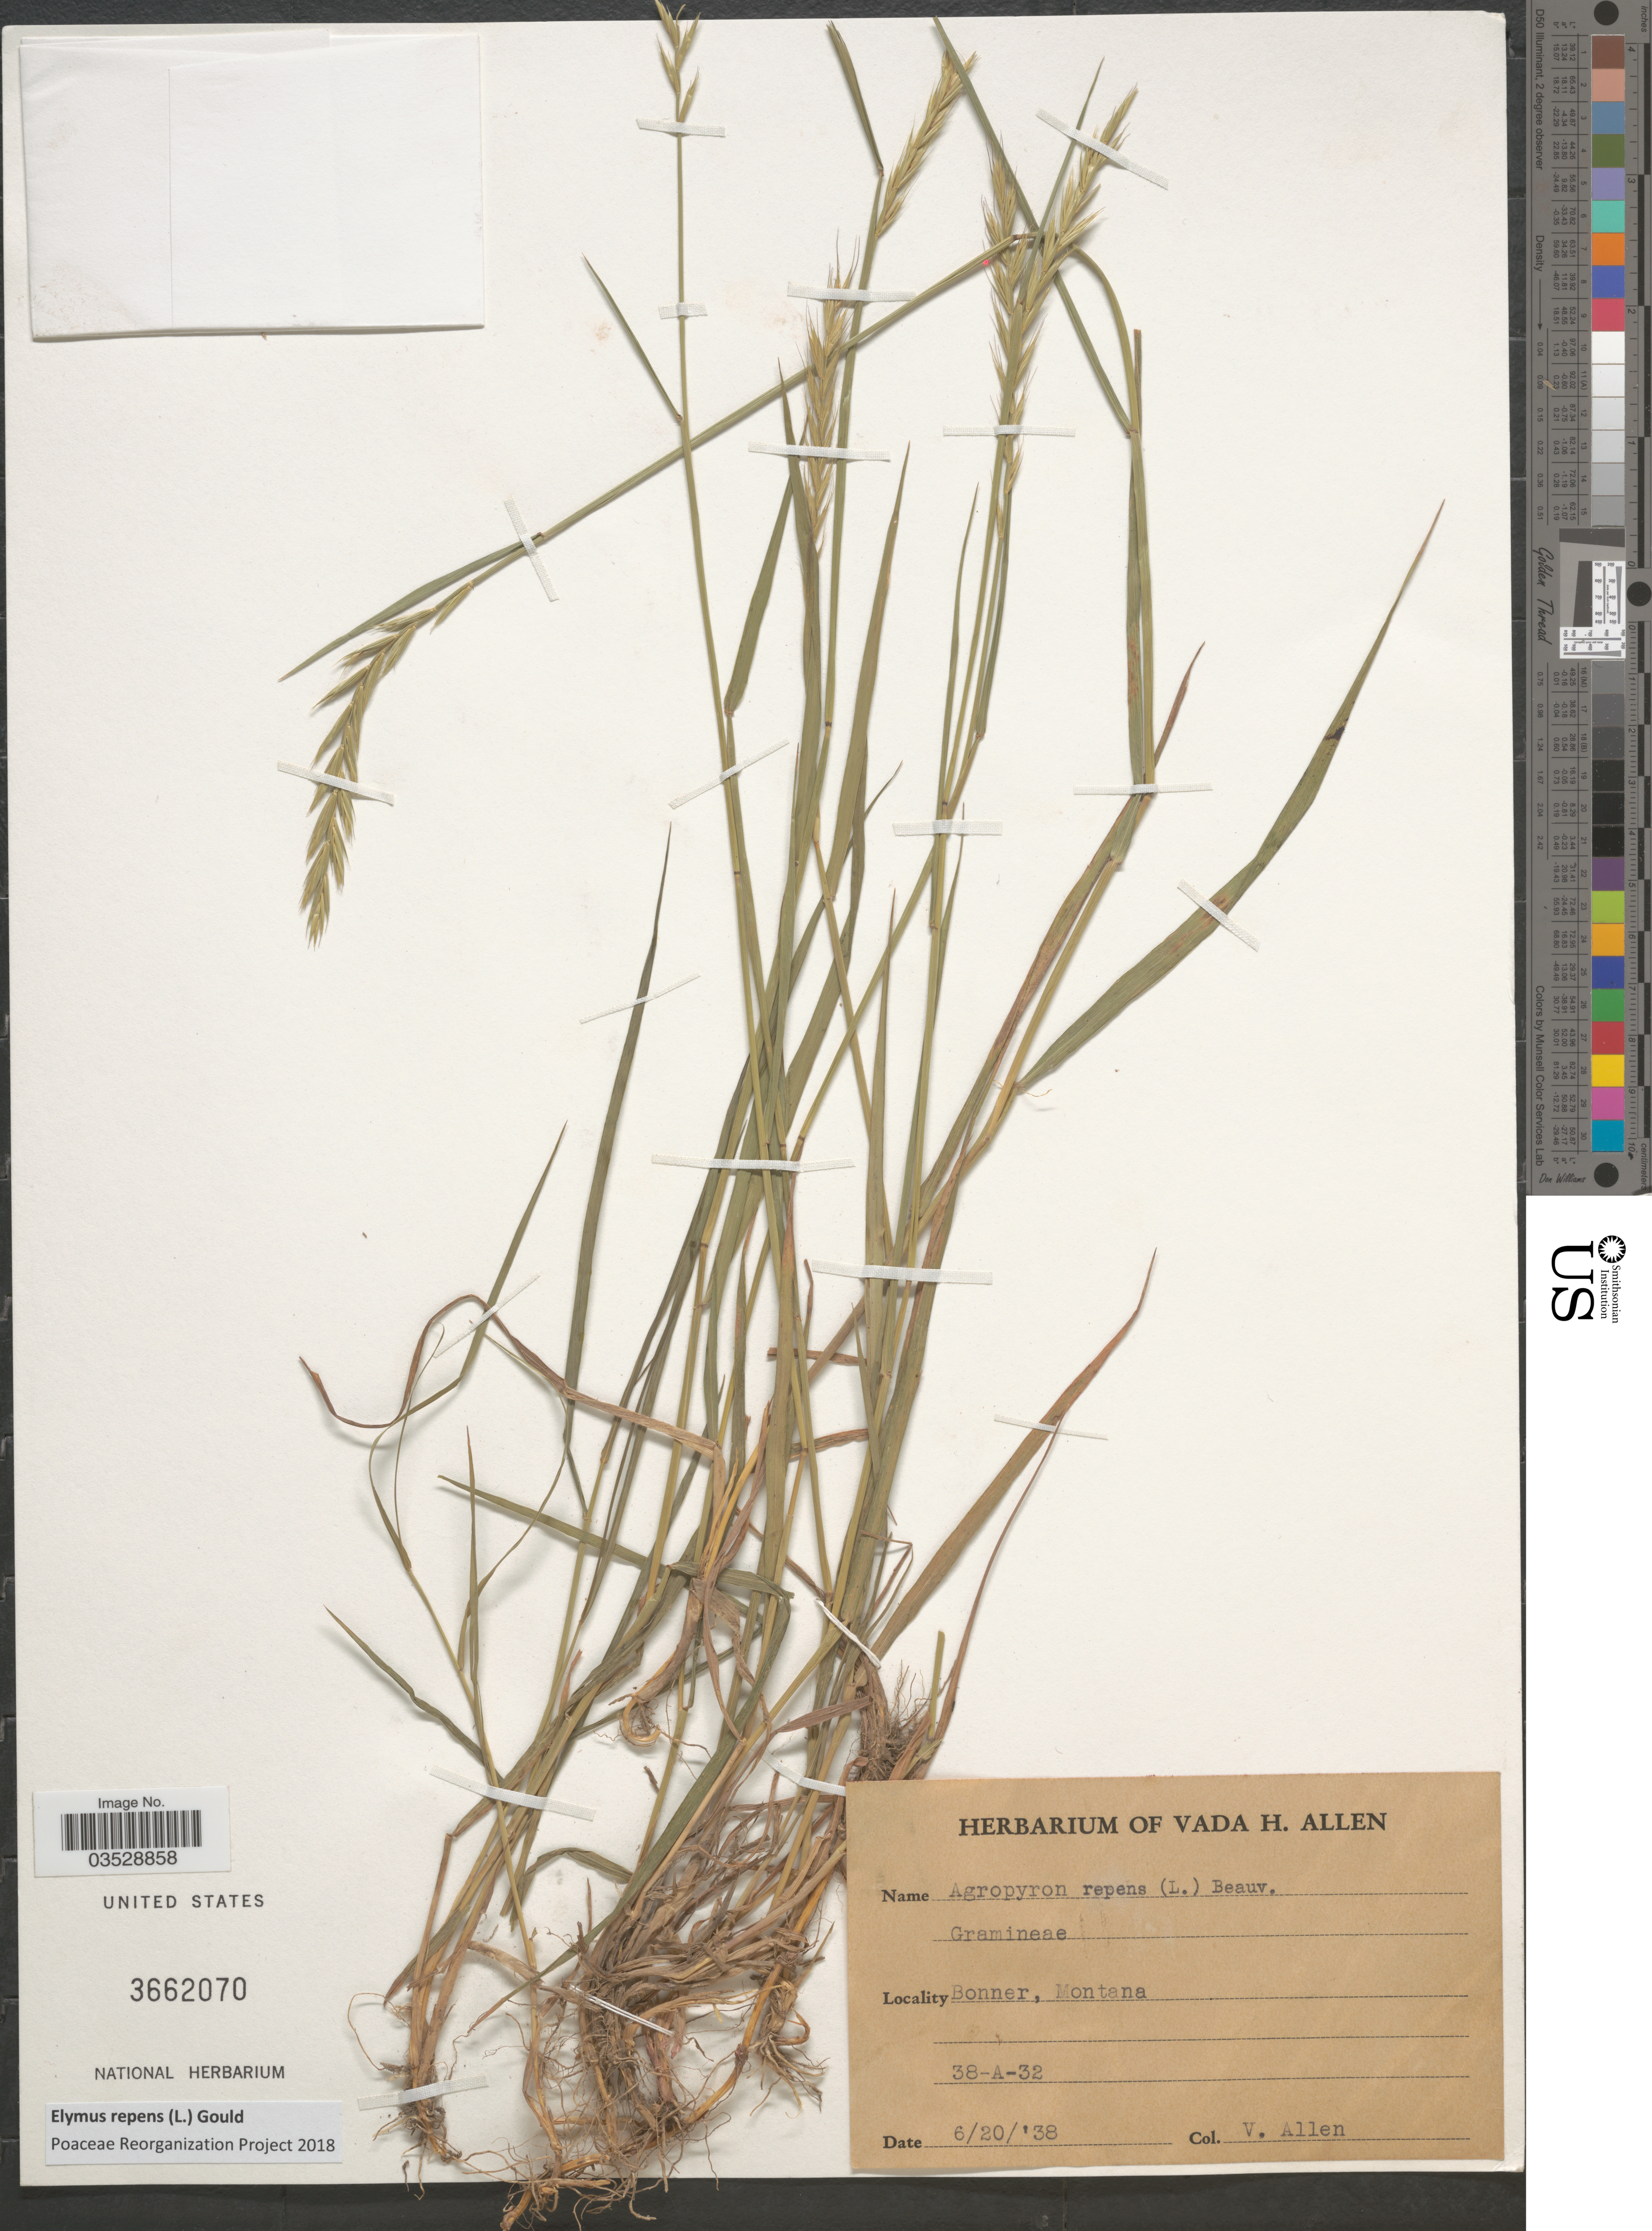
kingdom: Plantae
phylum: Tracheophyta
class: Liliopsida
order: Poales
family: Poaceae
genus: Elymus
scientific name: Elymus repens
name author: (L.) Gould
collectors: V. Allen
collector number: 38-A-32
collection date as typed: Transcribed d/m/y: 20/6/38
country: United States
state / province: Montana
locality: Bonner.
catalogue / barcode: US 3662070